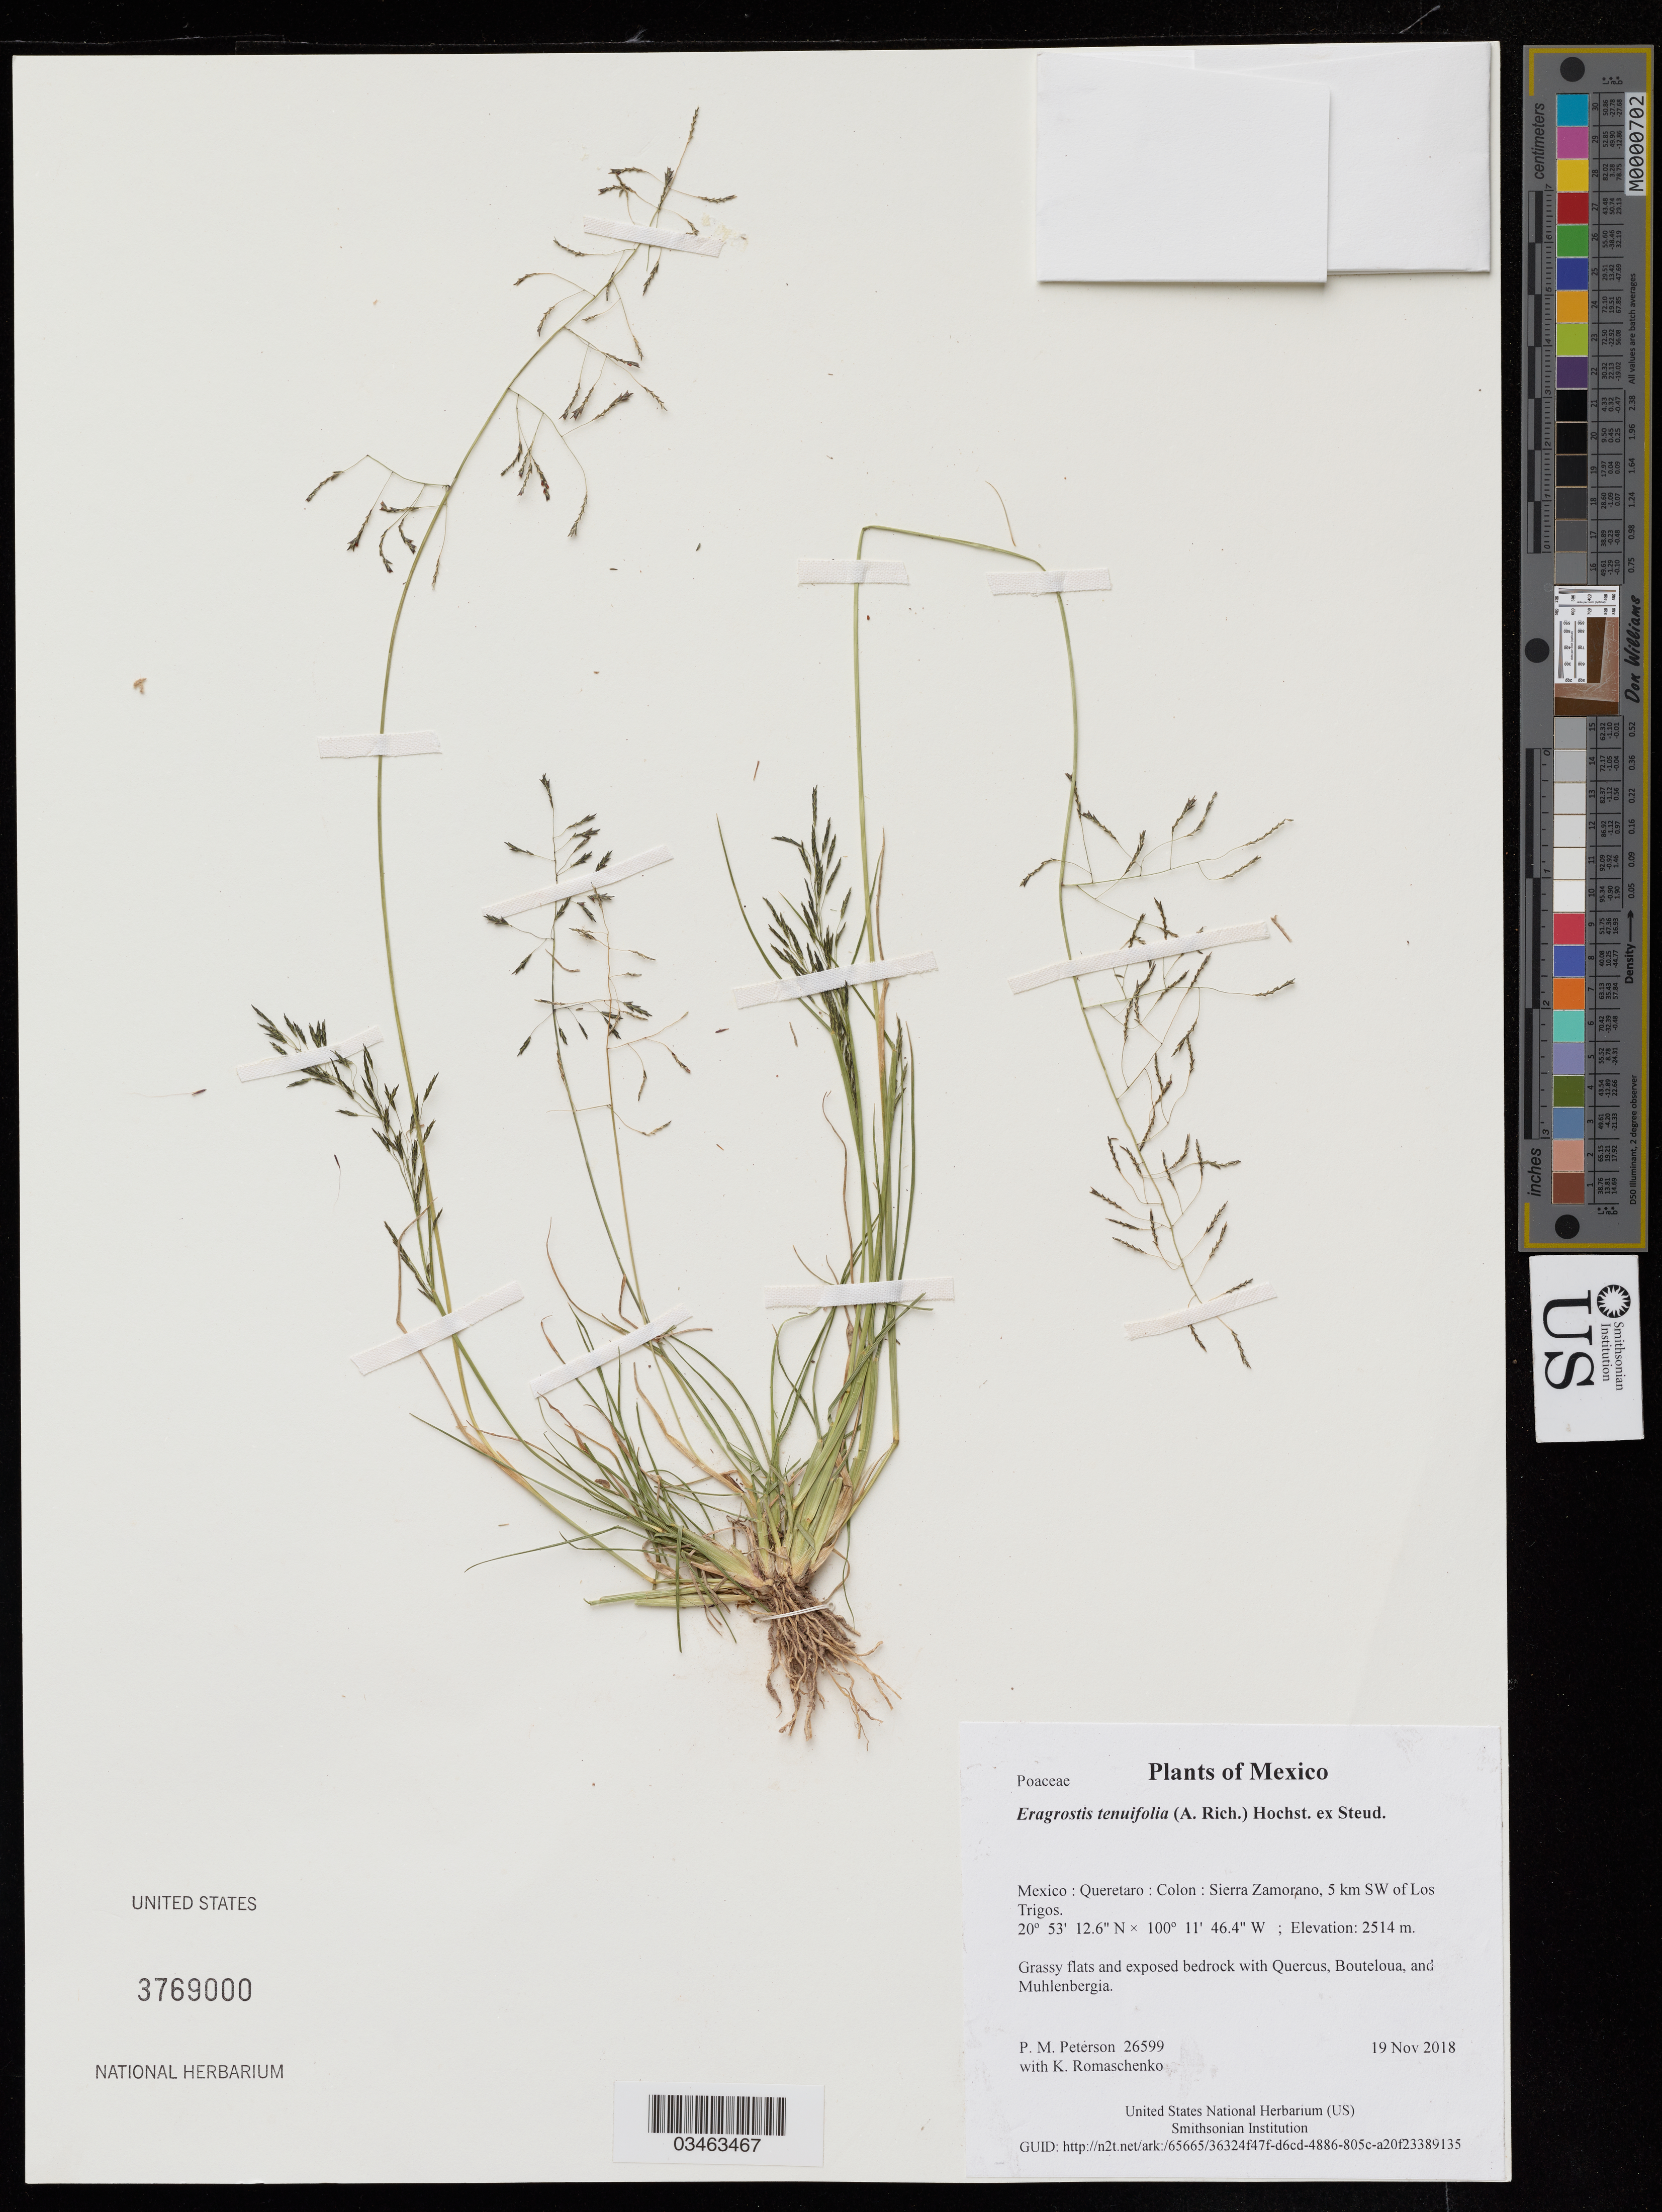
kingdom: Plantae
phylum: Tracheophyta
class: Liliopsida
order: Poales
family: Poaceae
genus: Eragrostis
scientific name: Eragrostis tenuifolia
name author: (A. Rich.) Hochst. ex Steud.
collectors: P. M. Peterson & K. Romaschenko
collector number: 26599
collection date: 2018-11-19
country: Mexico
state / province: Queretaro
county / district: Colon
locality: Sierra Zamorano, 5 km SW of Los Trigos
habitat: Grassy flats and exposed bedrock with Quercus, Bouteloua, and Muhlenbergia.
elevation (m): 2514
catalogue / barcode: US 3769000